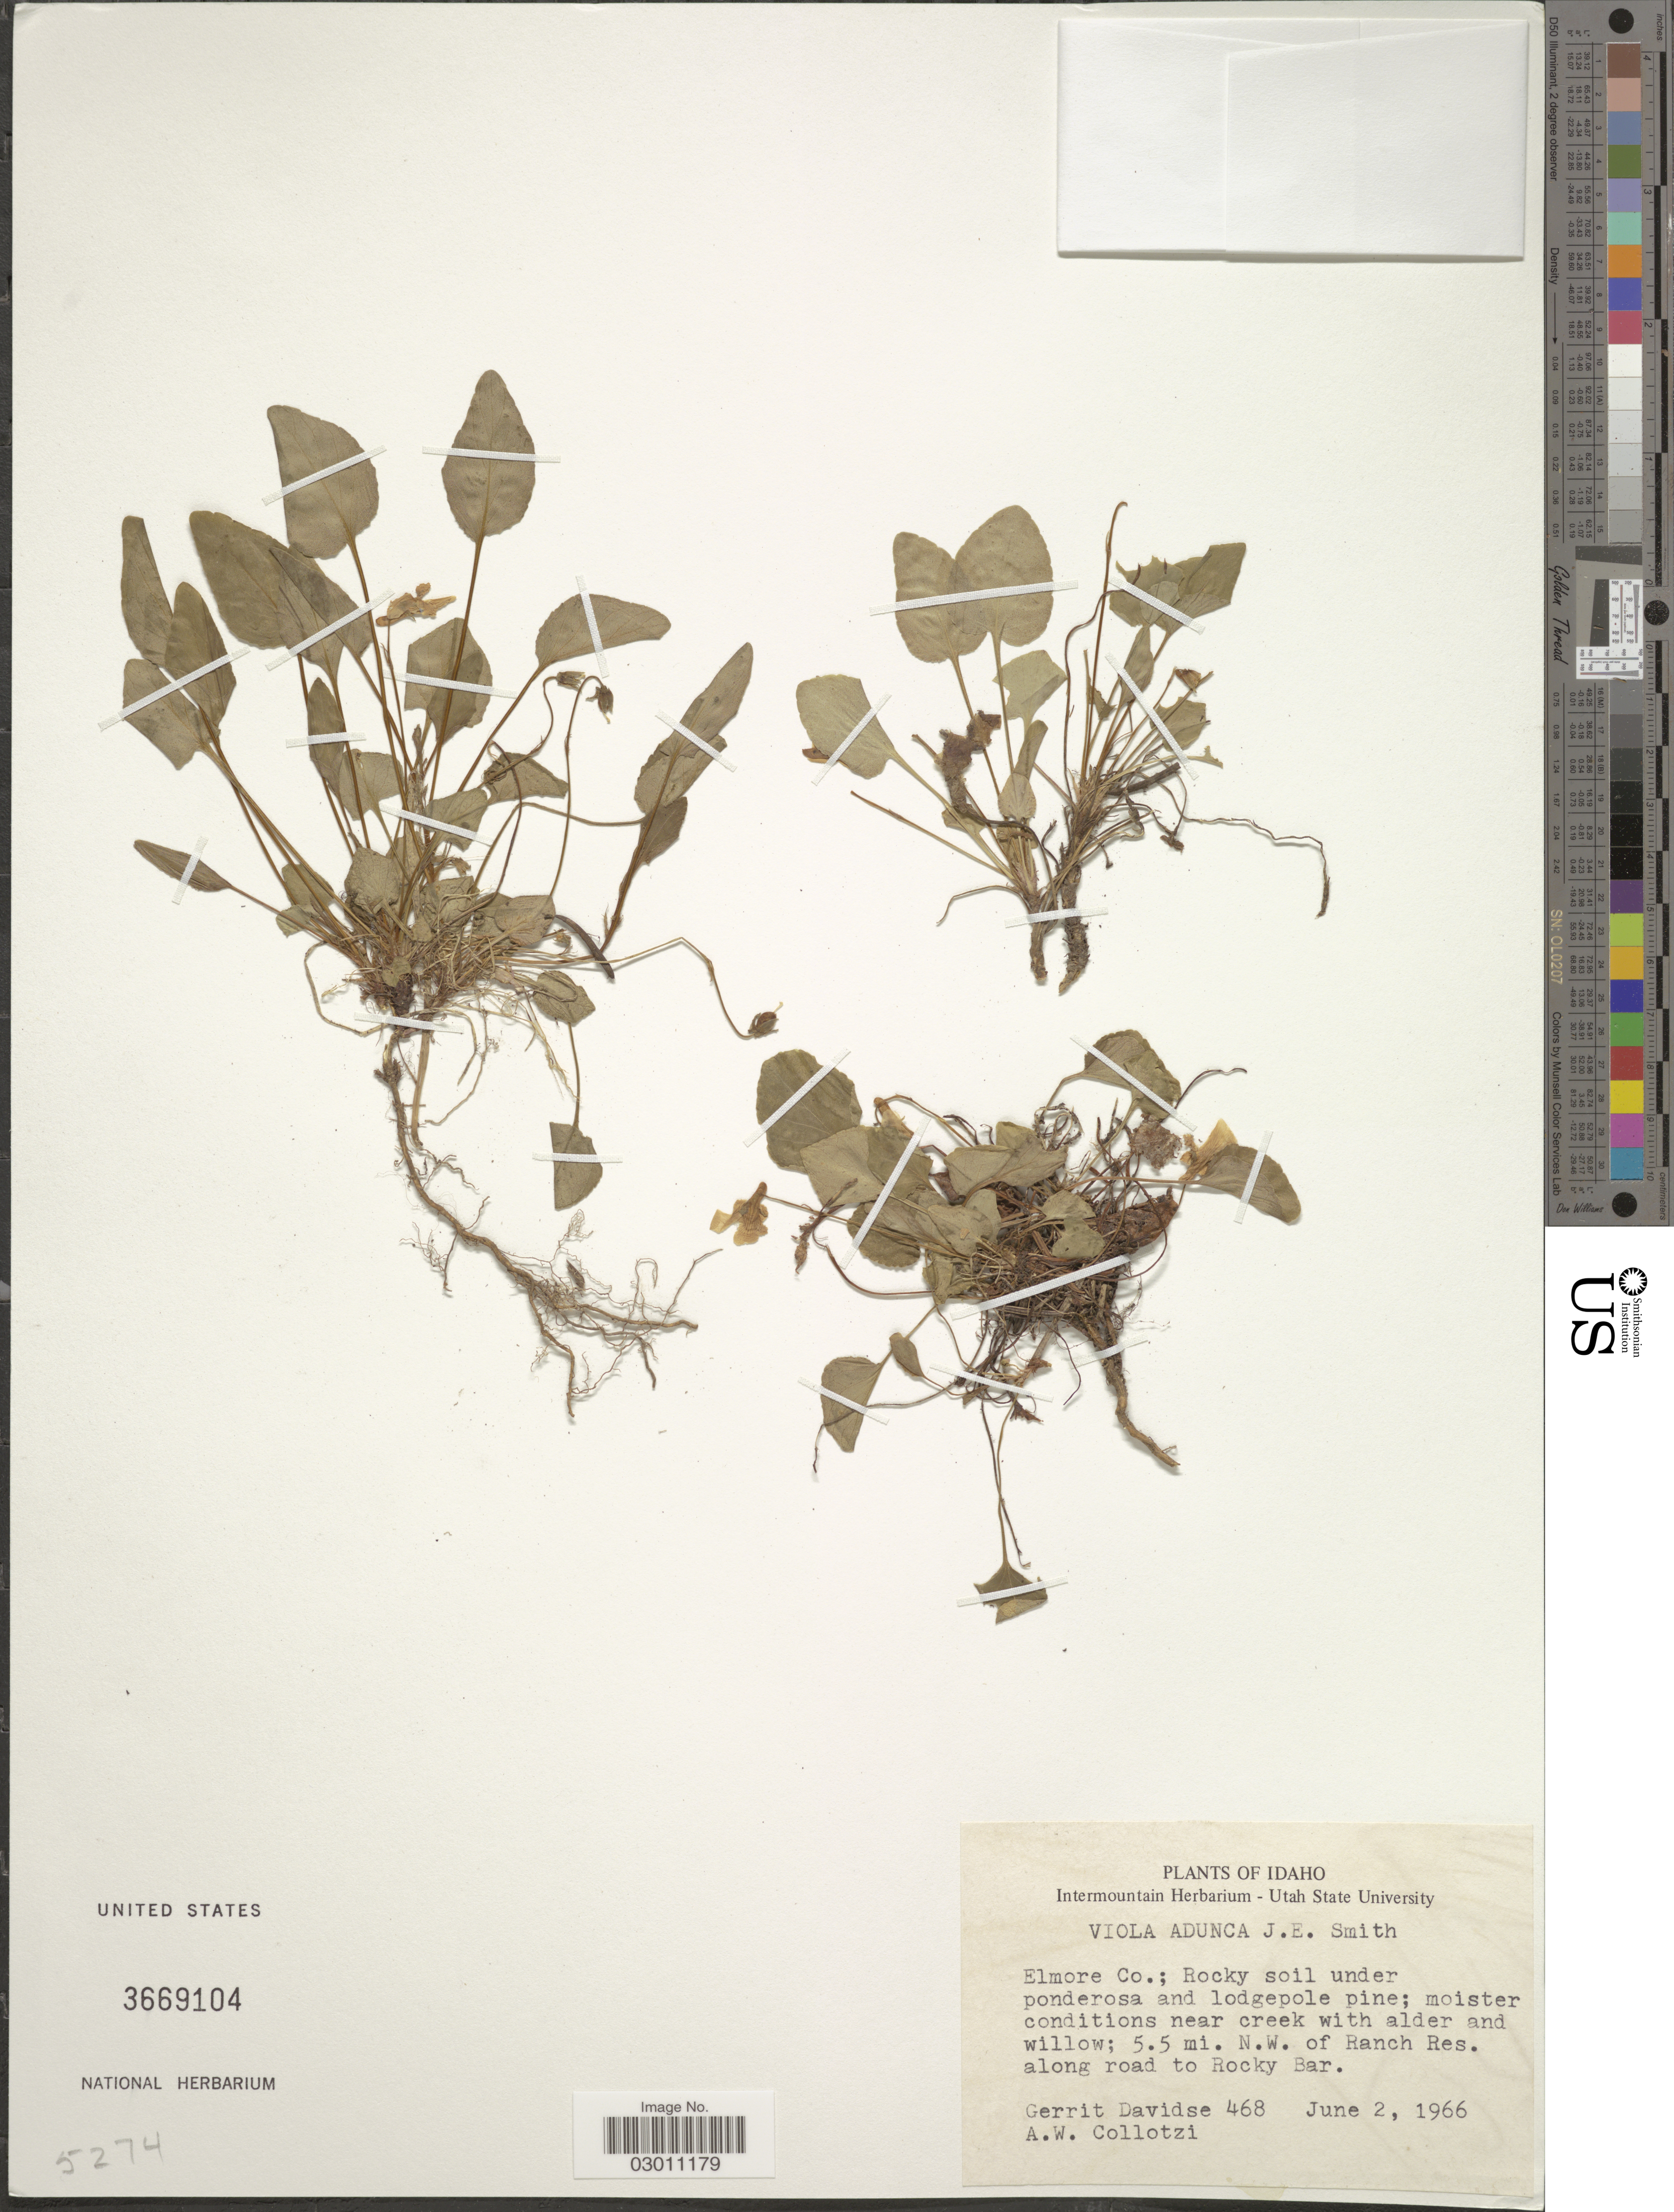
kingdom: Plantae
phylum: Tracheophyta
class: Magnoliopsida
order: Malpighiales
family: Violaceae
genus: Viola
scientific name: Viola adunca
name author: Sm.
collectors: G. Davidse & A. W. Collotzi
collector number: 468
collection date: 1966-06-02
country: United States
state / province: Idaho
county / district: Elmore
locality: moister conditions near creek with alder and willow; 5.5 mi. N.W. of Ranch Res. along road to Rocky Bar.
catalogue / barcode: US 3669104